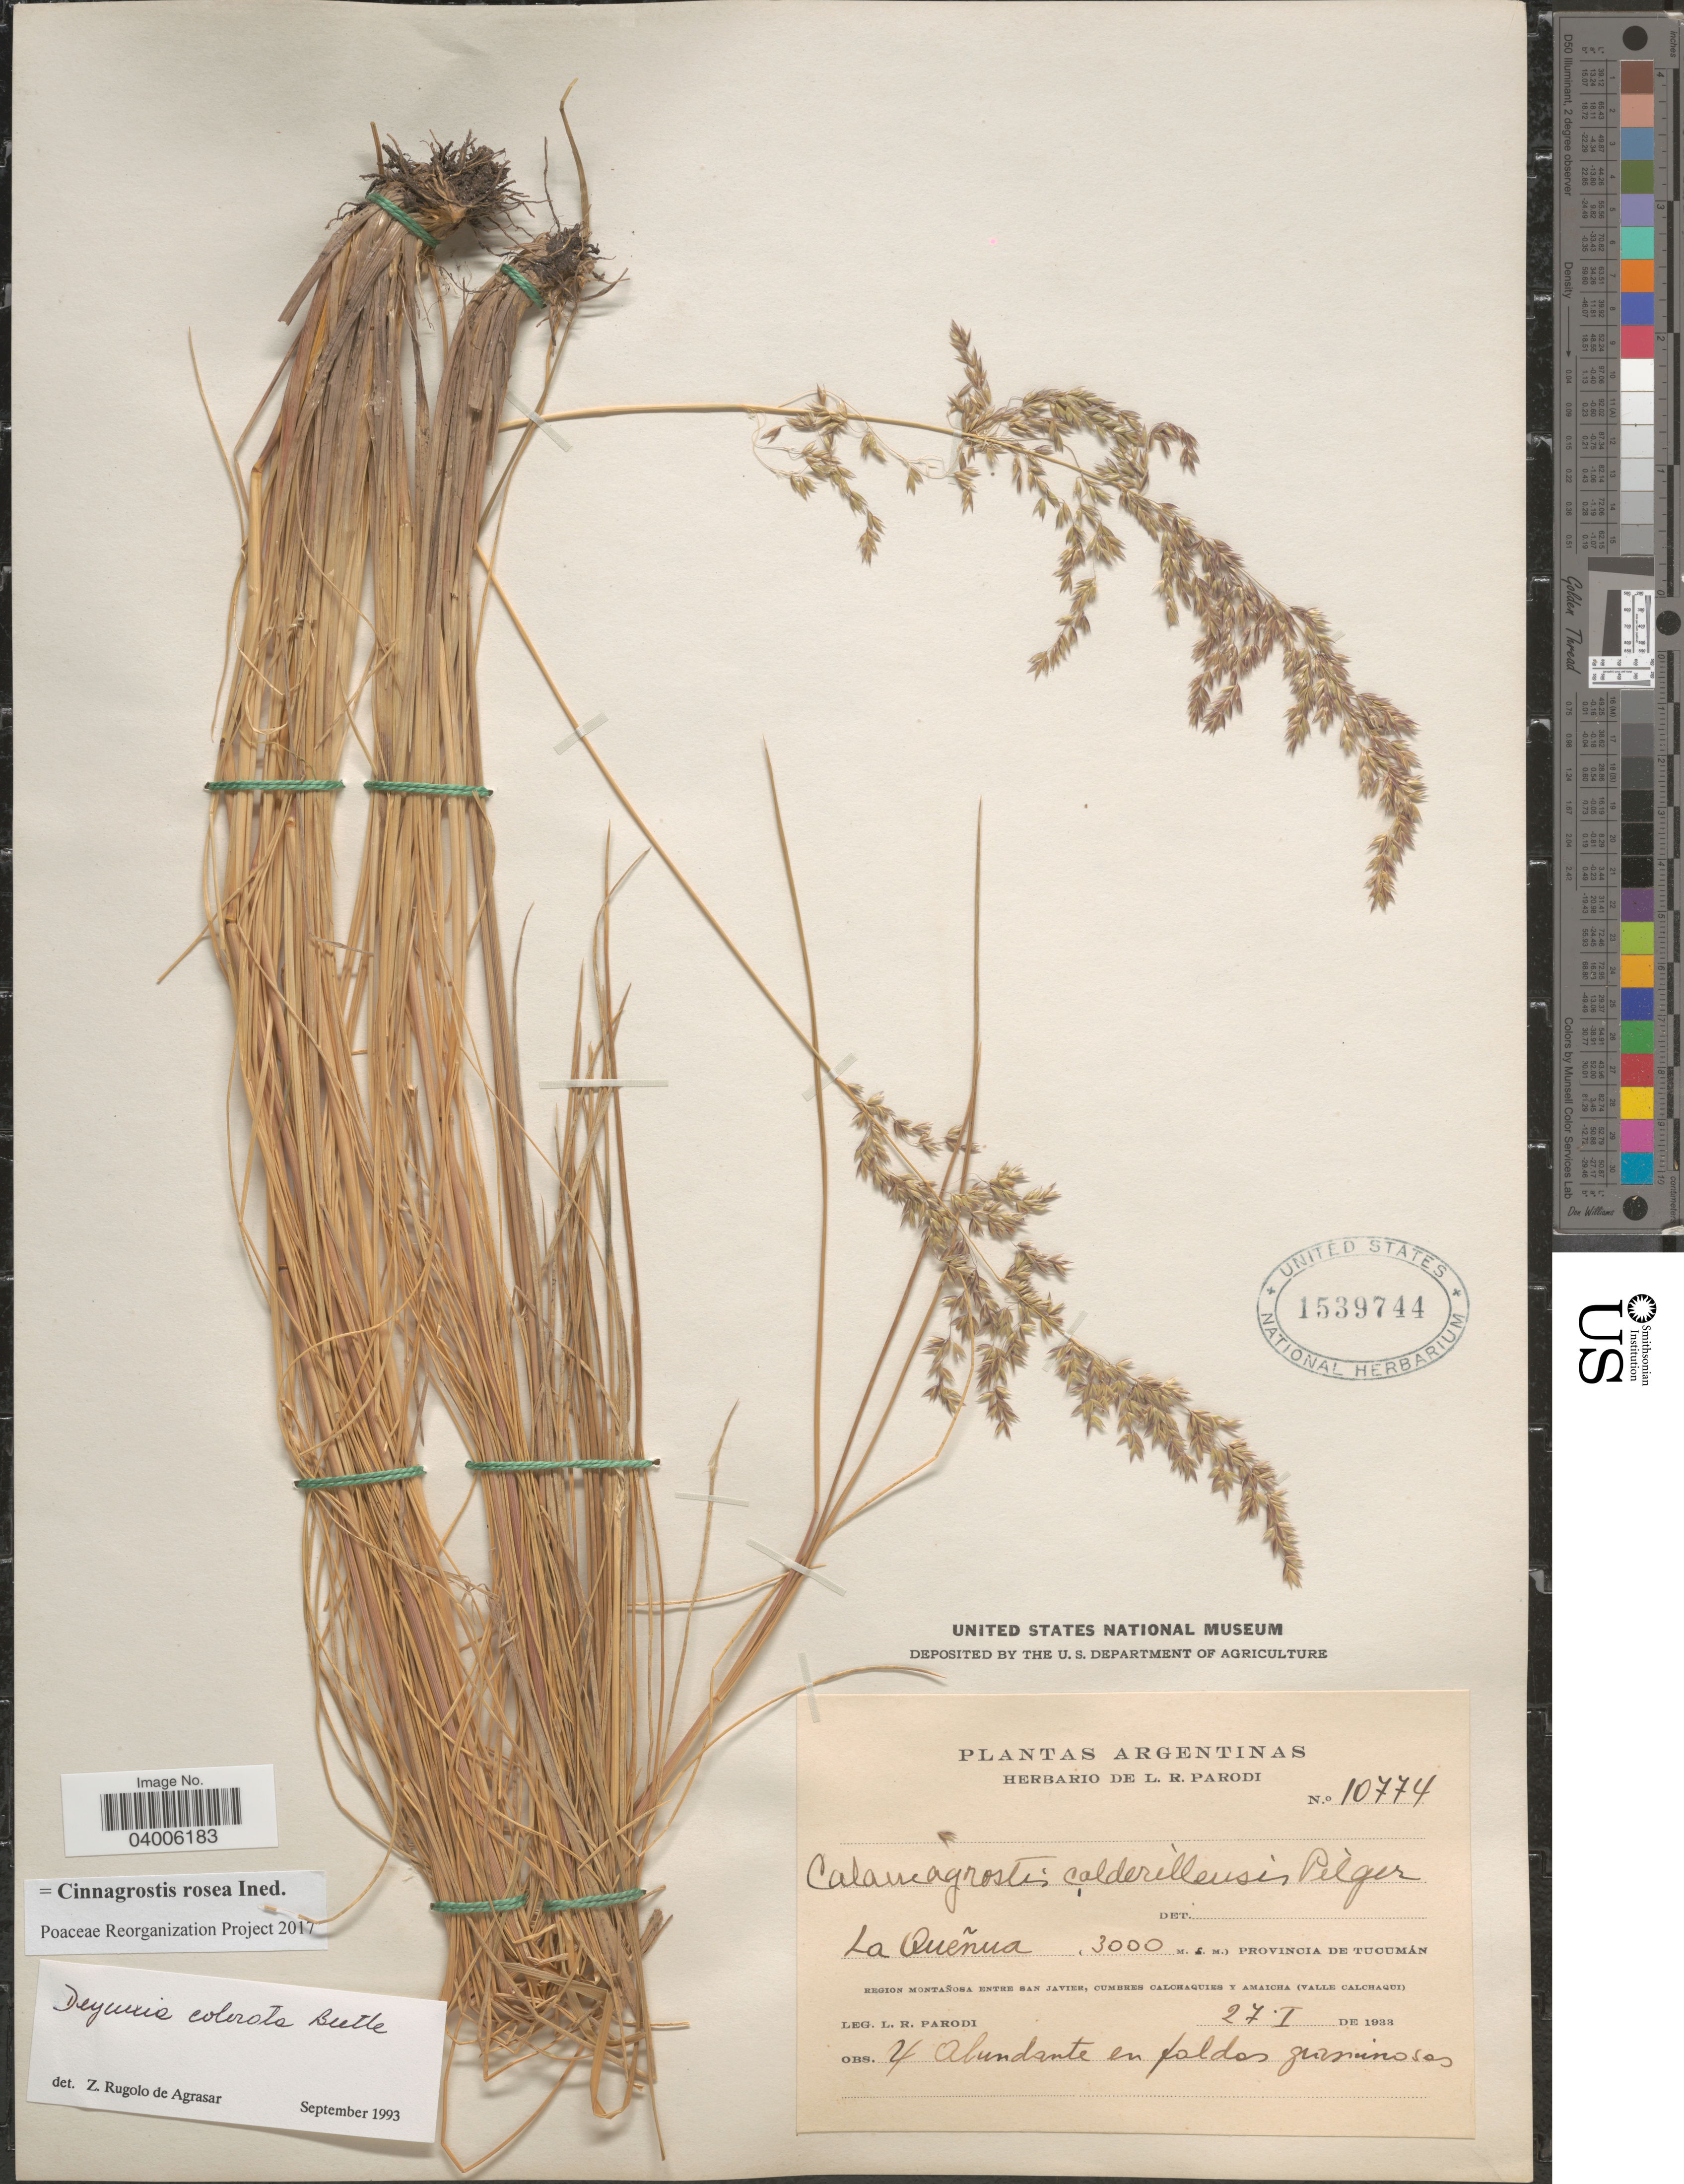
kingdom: Plantae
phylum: Tracheophyta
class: Liliopsida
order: Poales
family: Poaceae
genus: Cinnagrostis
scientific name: Cinnagrostis rosea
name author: (Griseb.) P.M. Peterson et al.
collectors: L. R. Parodi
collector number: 10774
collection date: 1933-01-27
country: Argentina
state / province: Tucuman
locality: La Queñua. Region Montañosa entre San Javier, Cumbres Calchaquies y Amaicha (Valle Calchaqui).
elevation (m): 3000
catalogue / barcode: US 1539744